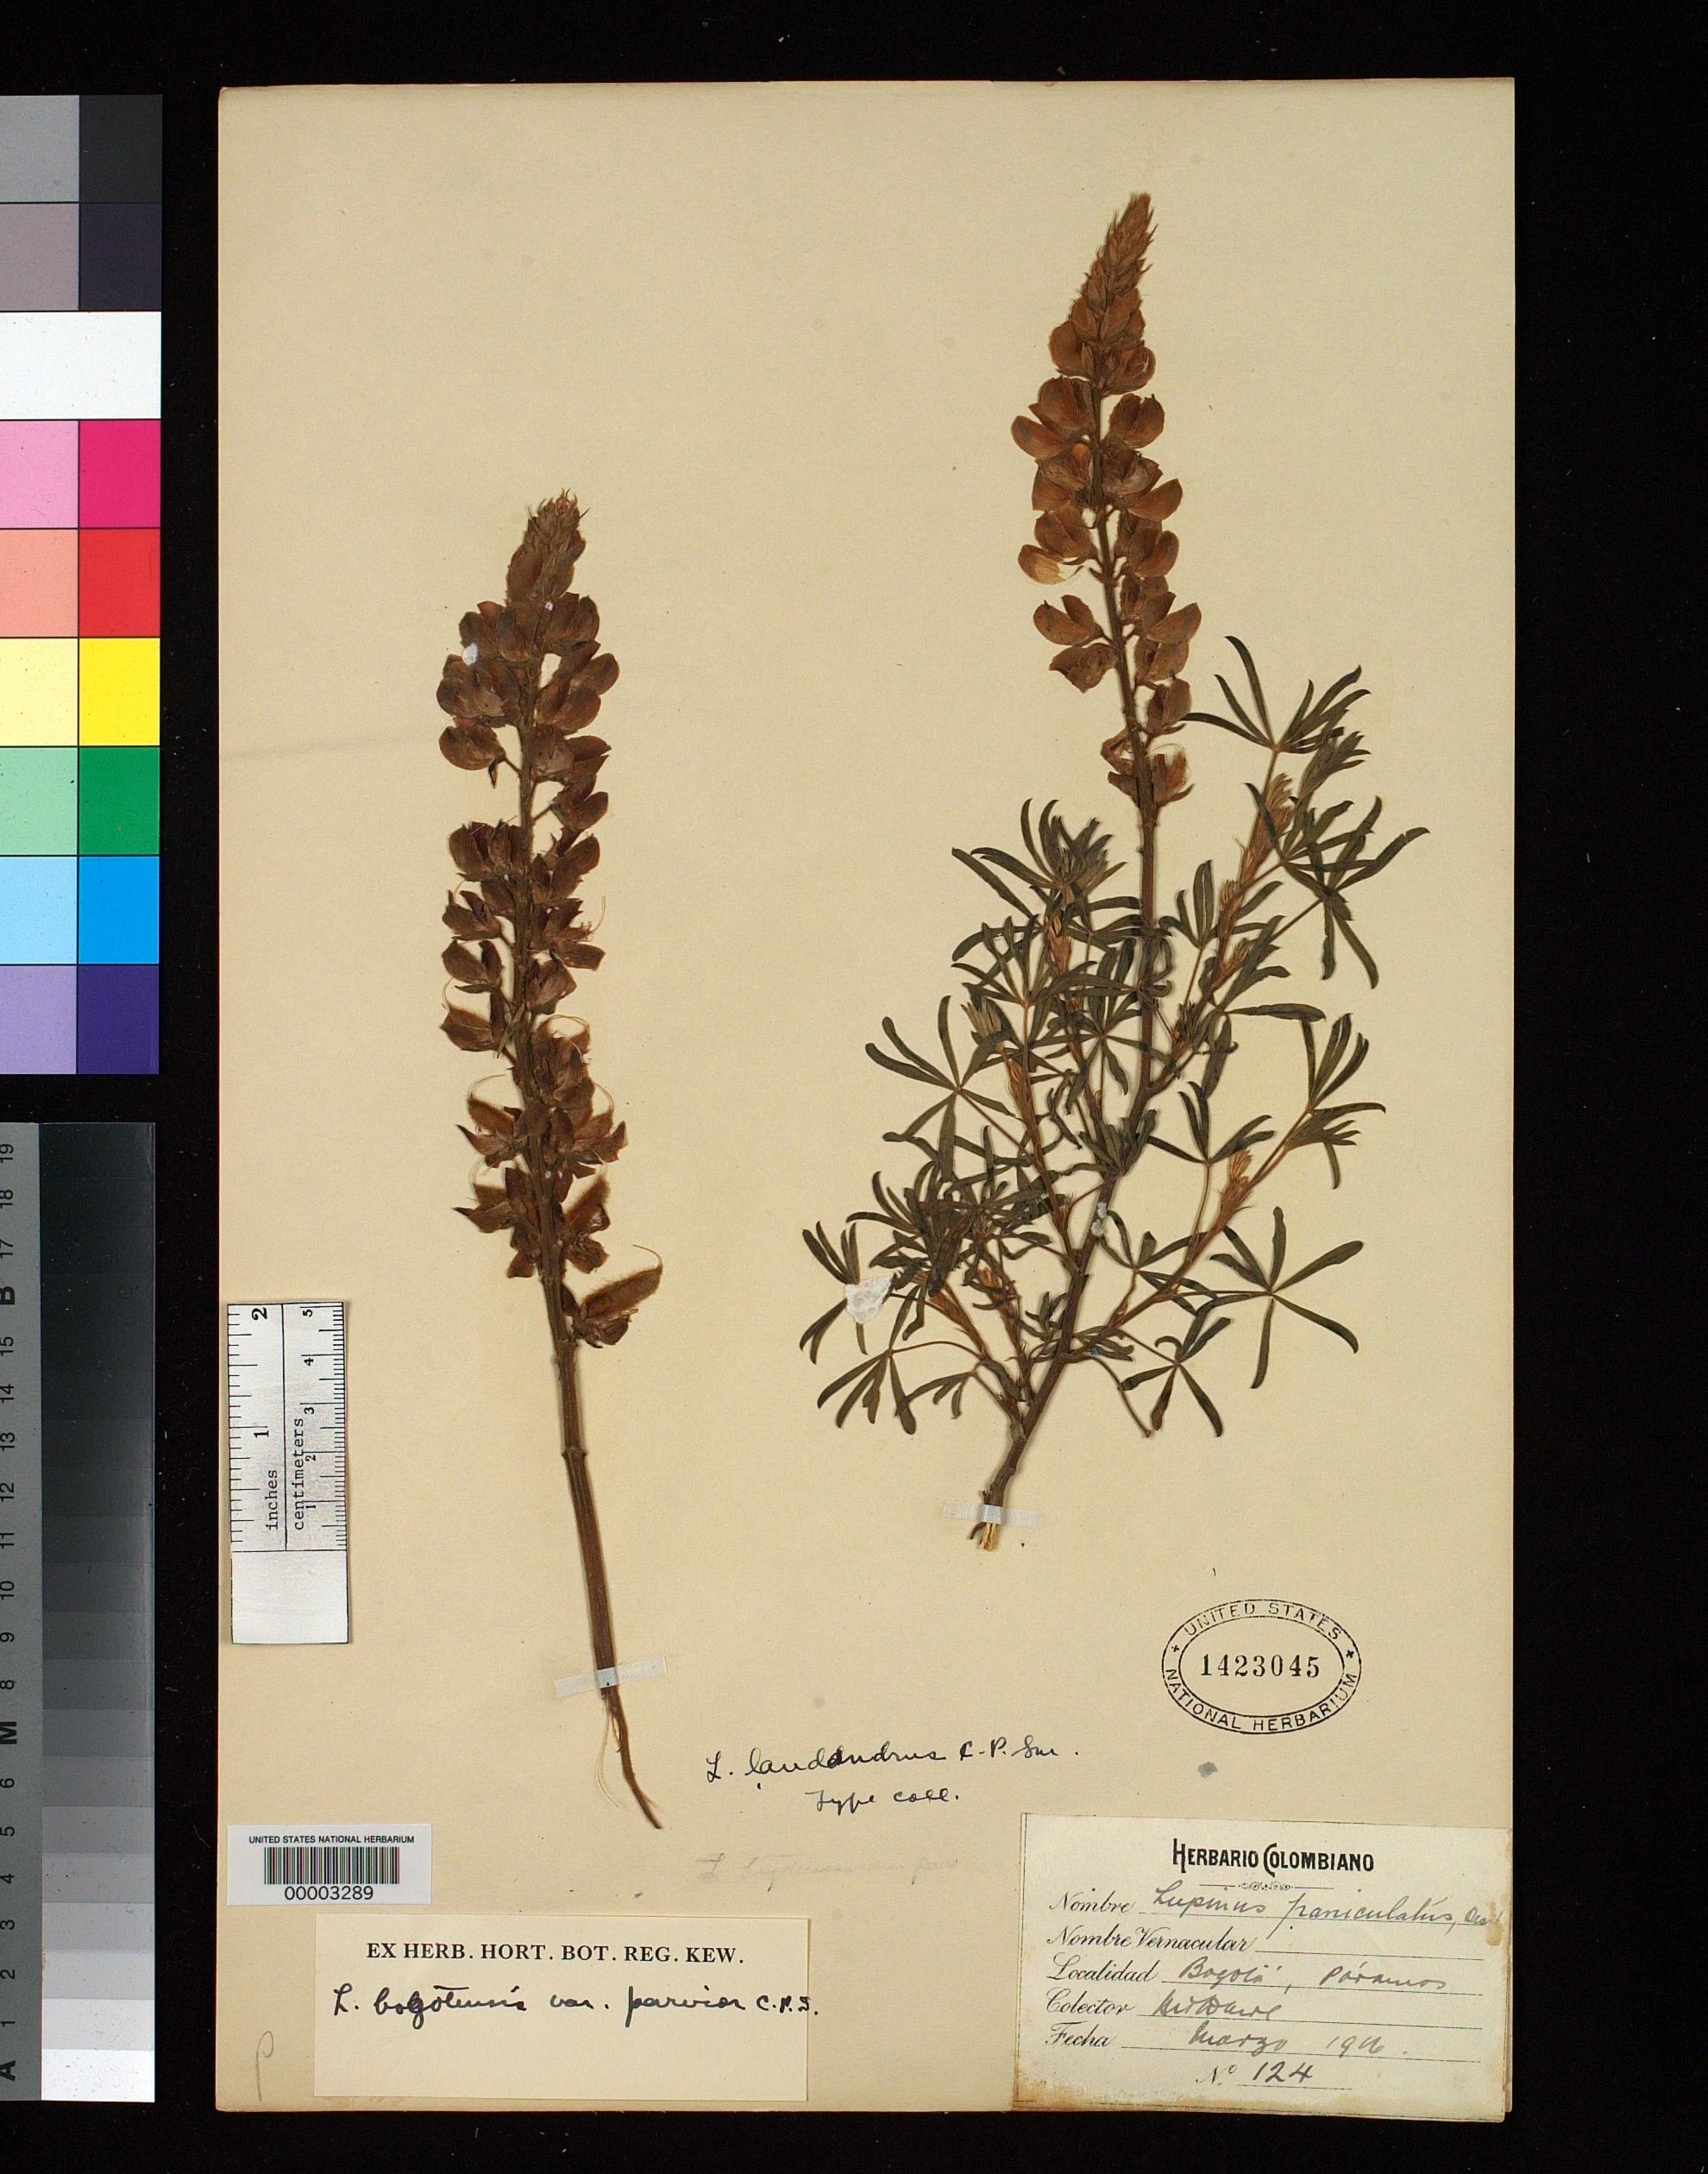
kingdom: Plantae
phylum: Tracheophyta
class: Magnoliopsida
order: Fabales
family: Fabaceae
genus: Lupinus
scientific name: Lupinus laudandrus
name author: C.P. Sm.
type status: Isotype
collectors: M. T. Dawe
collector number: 124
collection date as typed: Mar 1916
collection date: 1916-03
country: Colombia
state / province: Cundinamarca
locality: Bogota.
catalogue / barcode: US 1423045